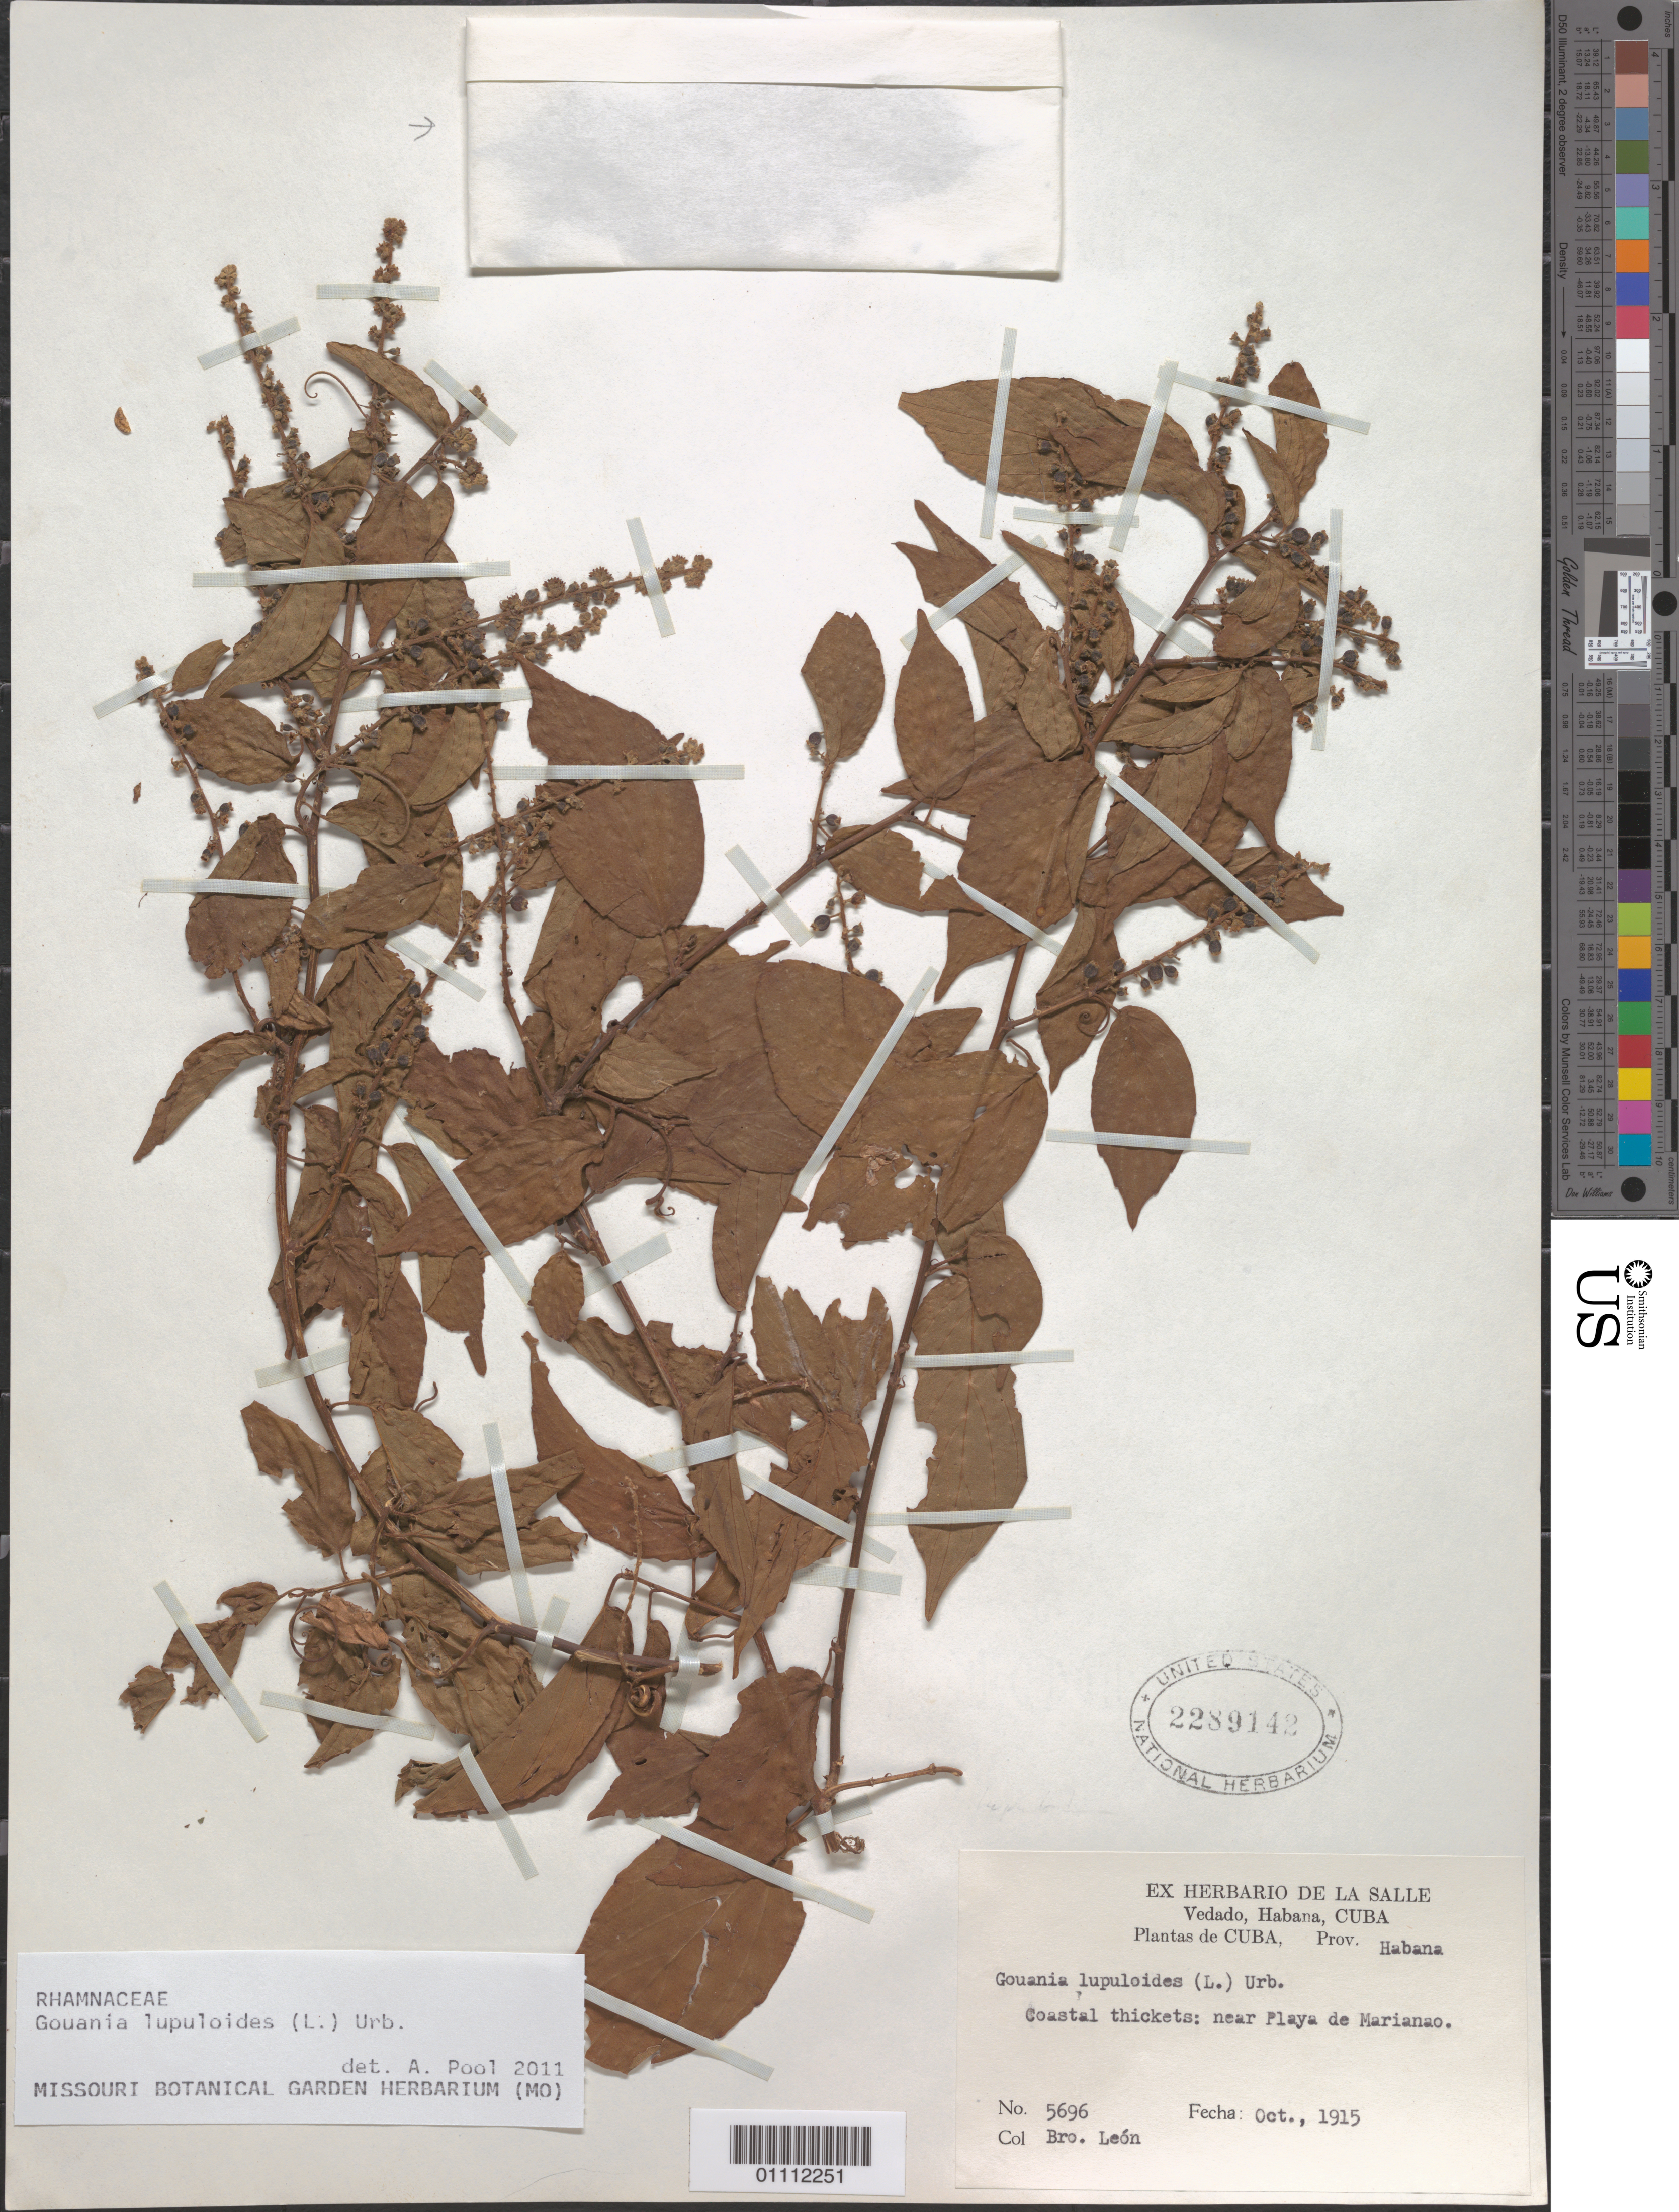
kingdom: Plantae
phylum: Tracheophyta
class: Magnoliopsida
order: Rosales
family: Rhamnaceae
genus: Gouania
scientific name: Gouania lupuloides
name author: (L.) Urb.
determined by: Pool, A., (MO), Missouri Botanical Garden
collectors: Bro. León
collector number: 5695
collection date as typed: Oct 1915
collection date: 1915-10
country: Cuba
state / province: La Habana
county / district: Municipio Playa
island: Cuba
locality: Playa de Marianao (near)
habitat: Coastal thickets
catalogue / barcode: US 2289142